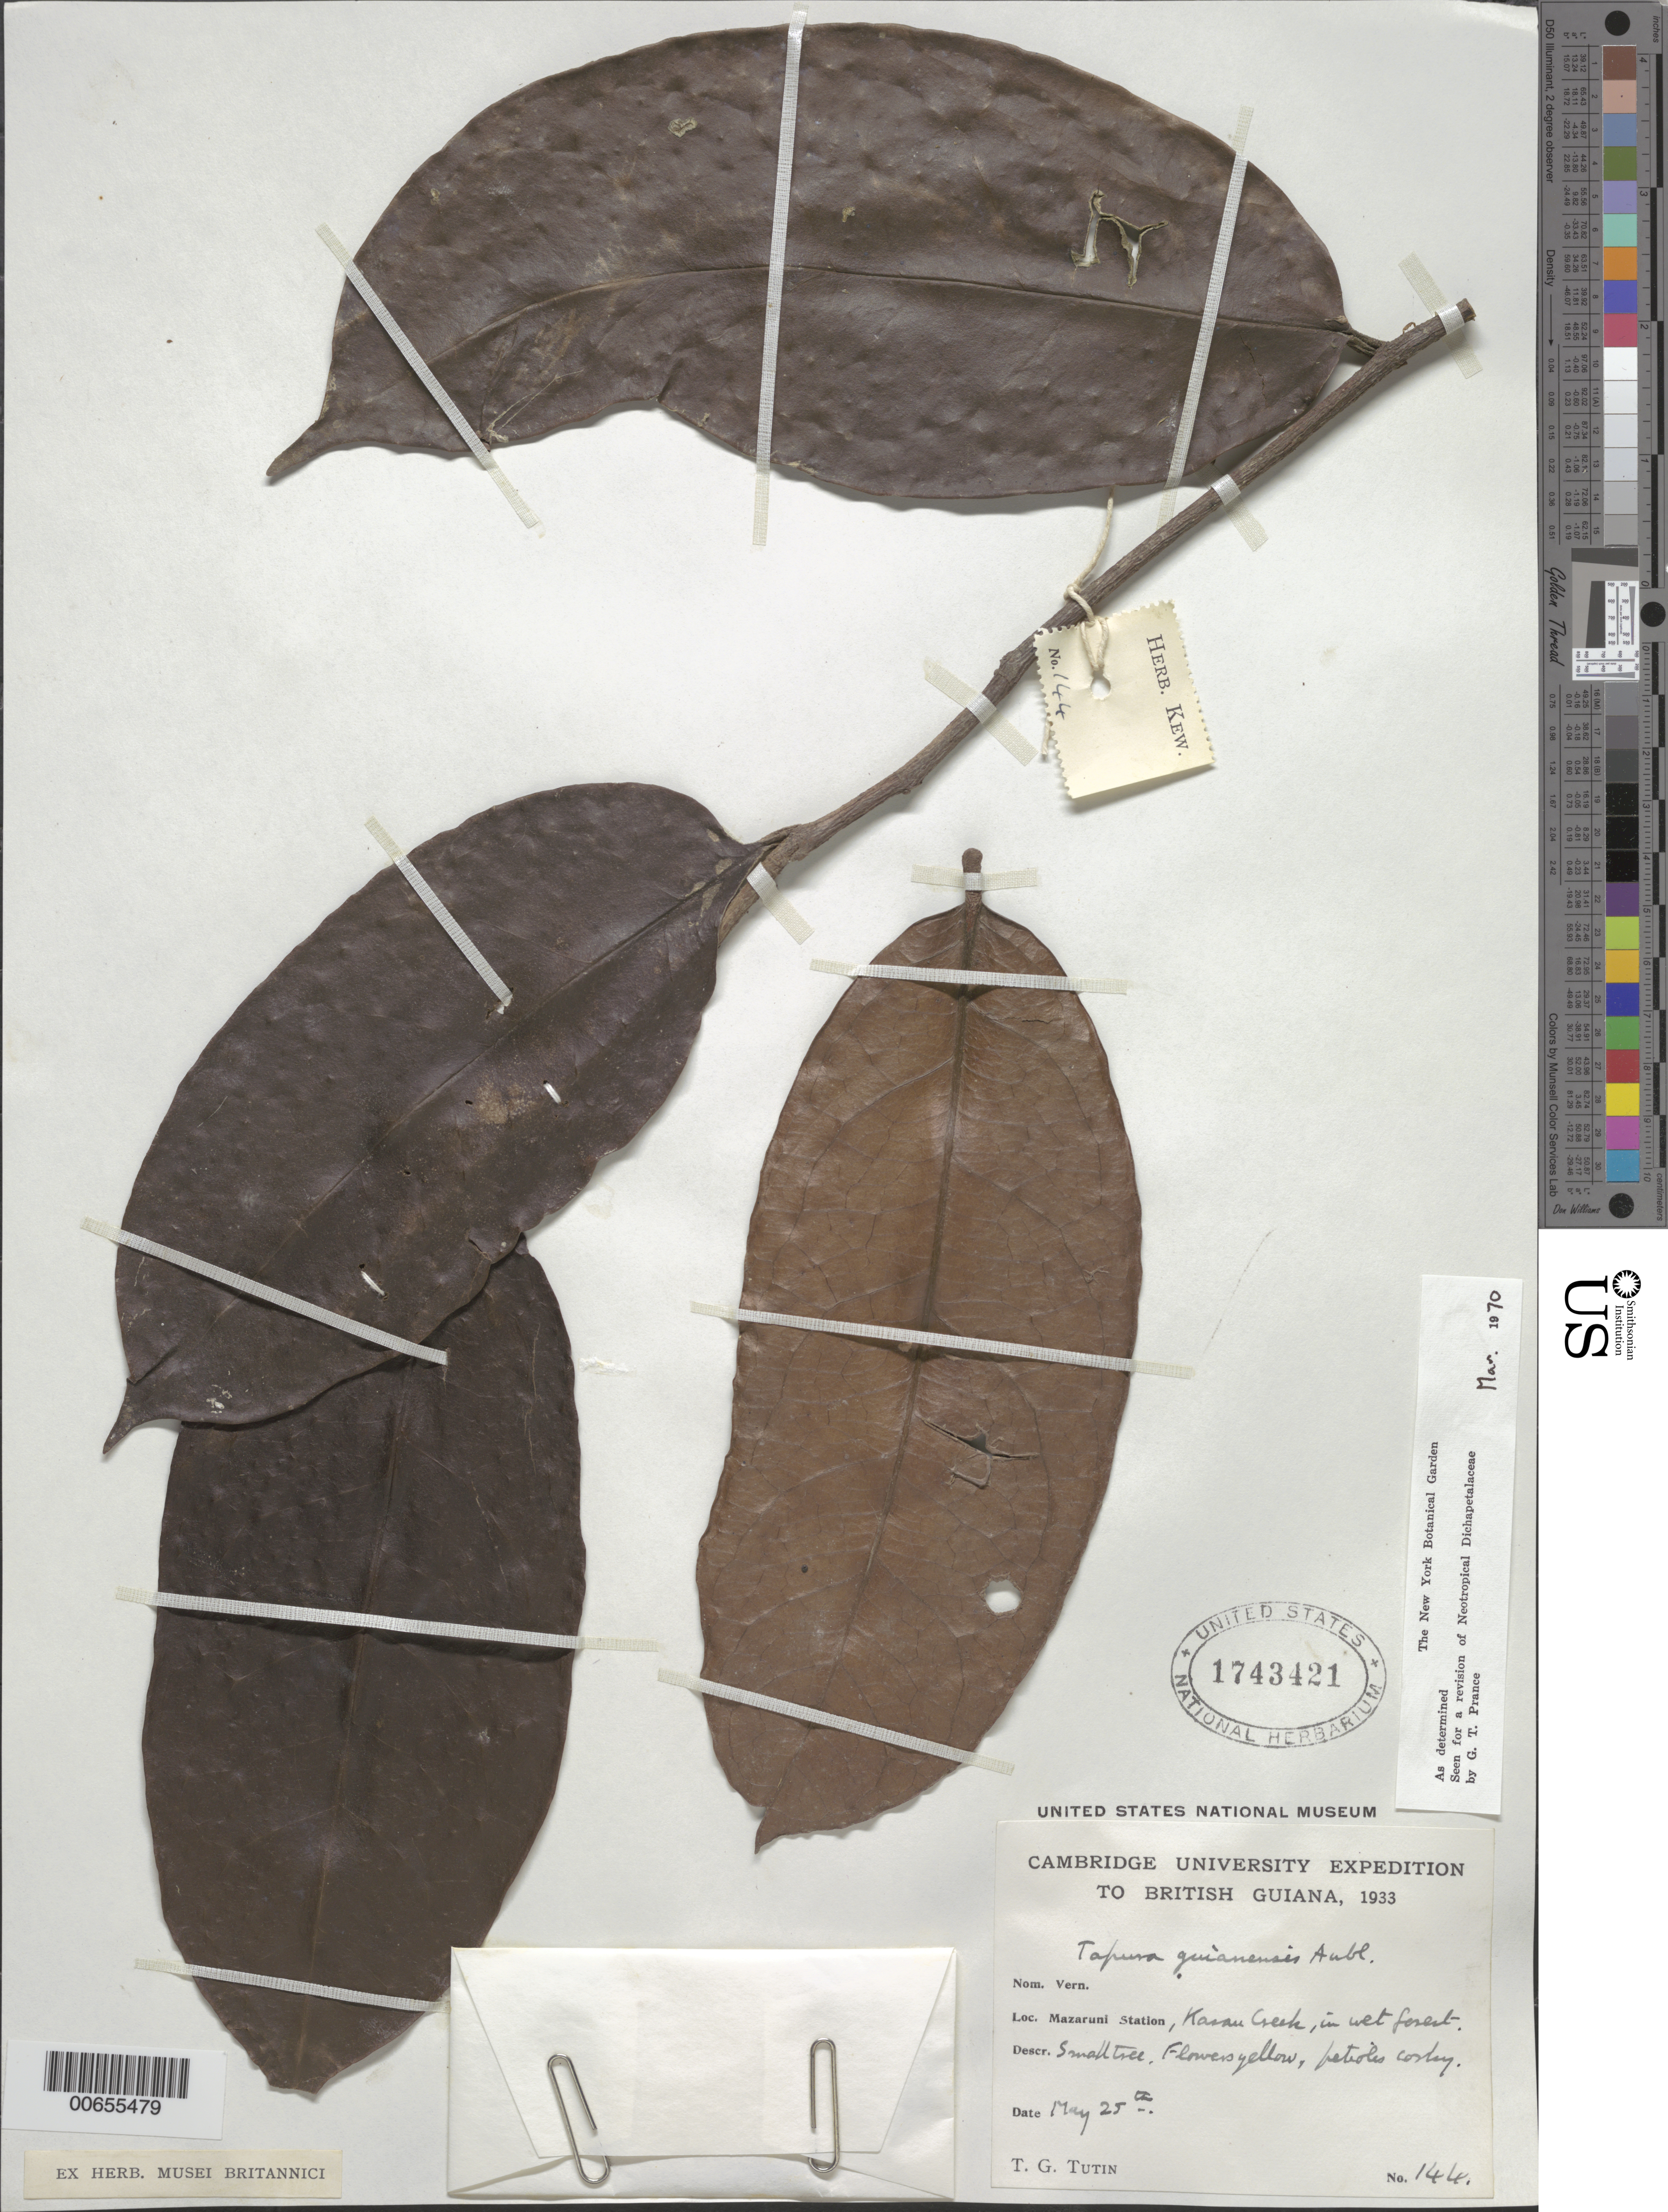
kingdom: Plantae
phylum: Tracheophyta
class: Magnoliopsida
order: Malpighiales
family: Dichapetalaceae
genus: Tapura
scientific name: Tapura guianensis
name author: Aubl.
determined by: Prance, G. T.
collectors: T. G. Tutin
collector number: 144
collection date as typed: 25-May-33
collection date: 1933-05-25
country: Guyana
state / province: Cuyuni-Mazaruni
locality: Mazaruni Station, Karau Creek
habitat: Wet forest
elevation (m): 30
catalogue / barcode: US 1743421